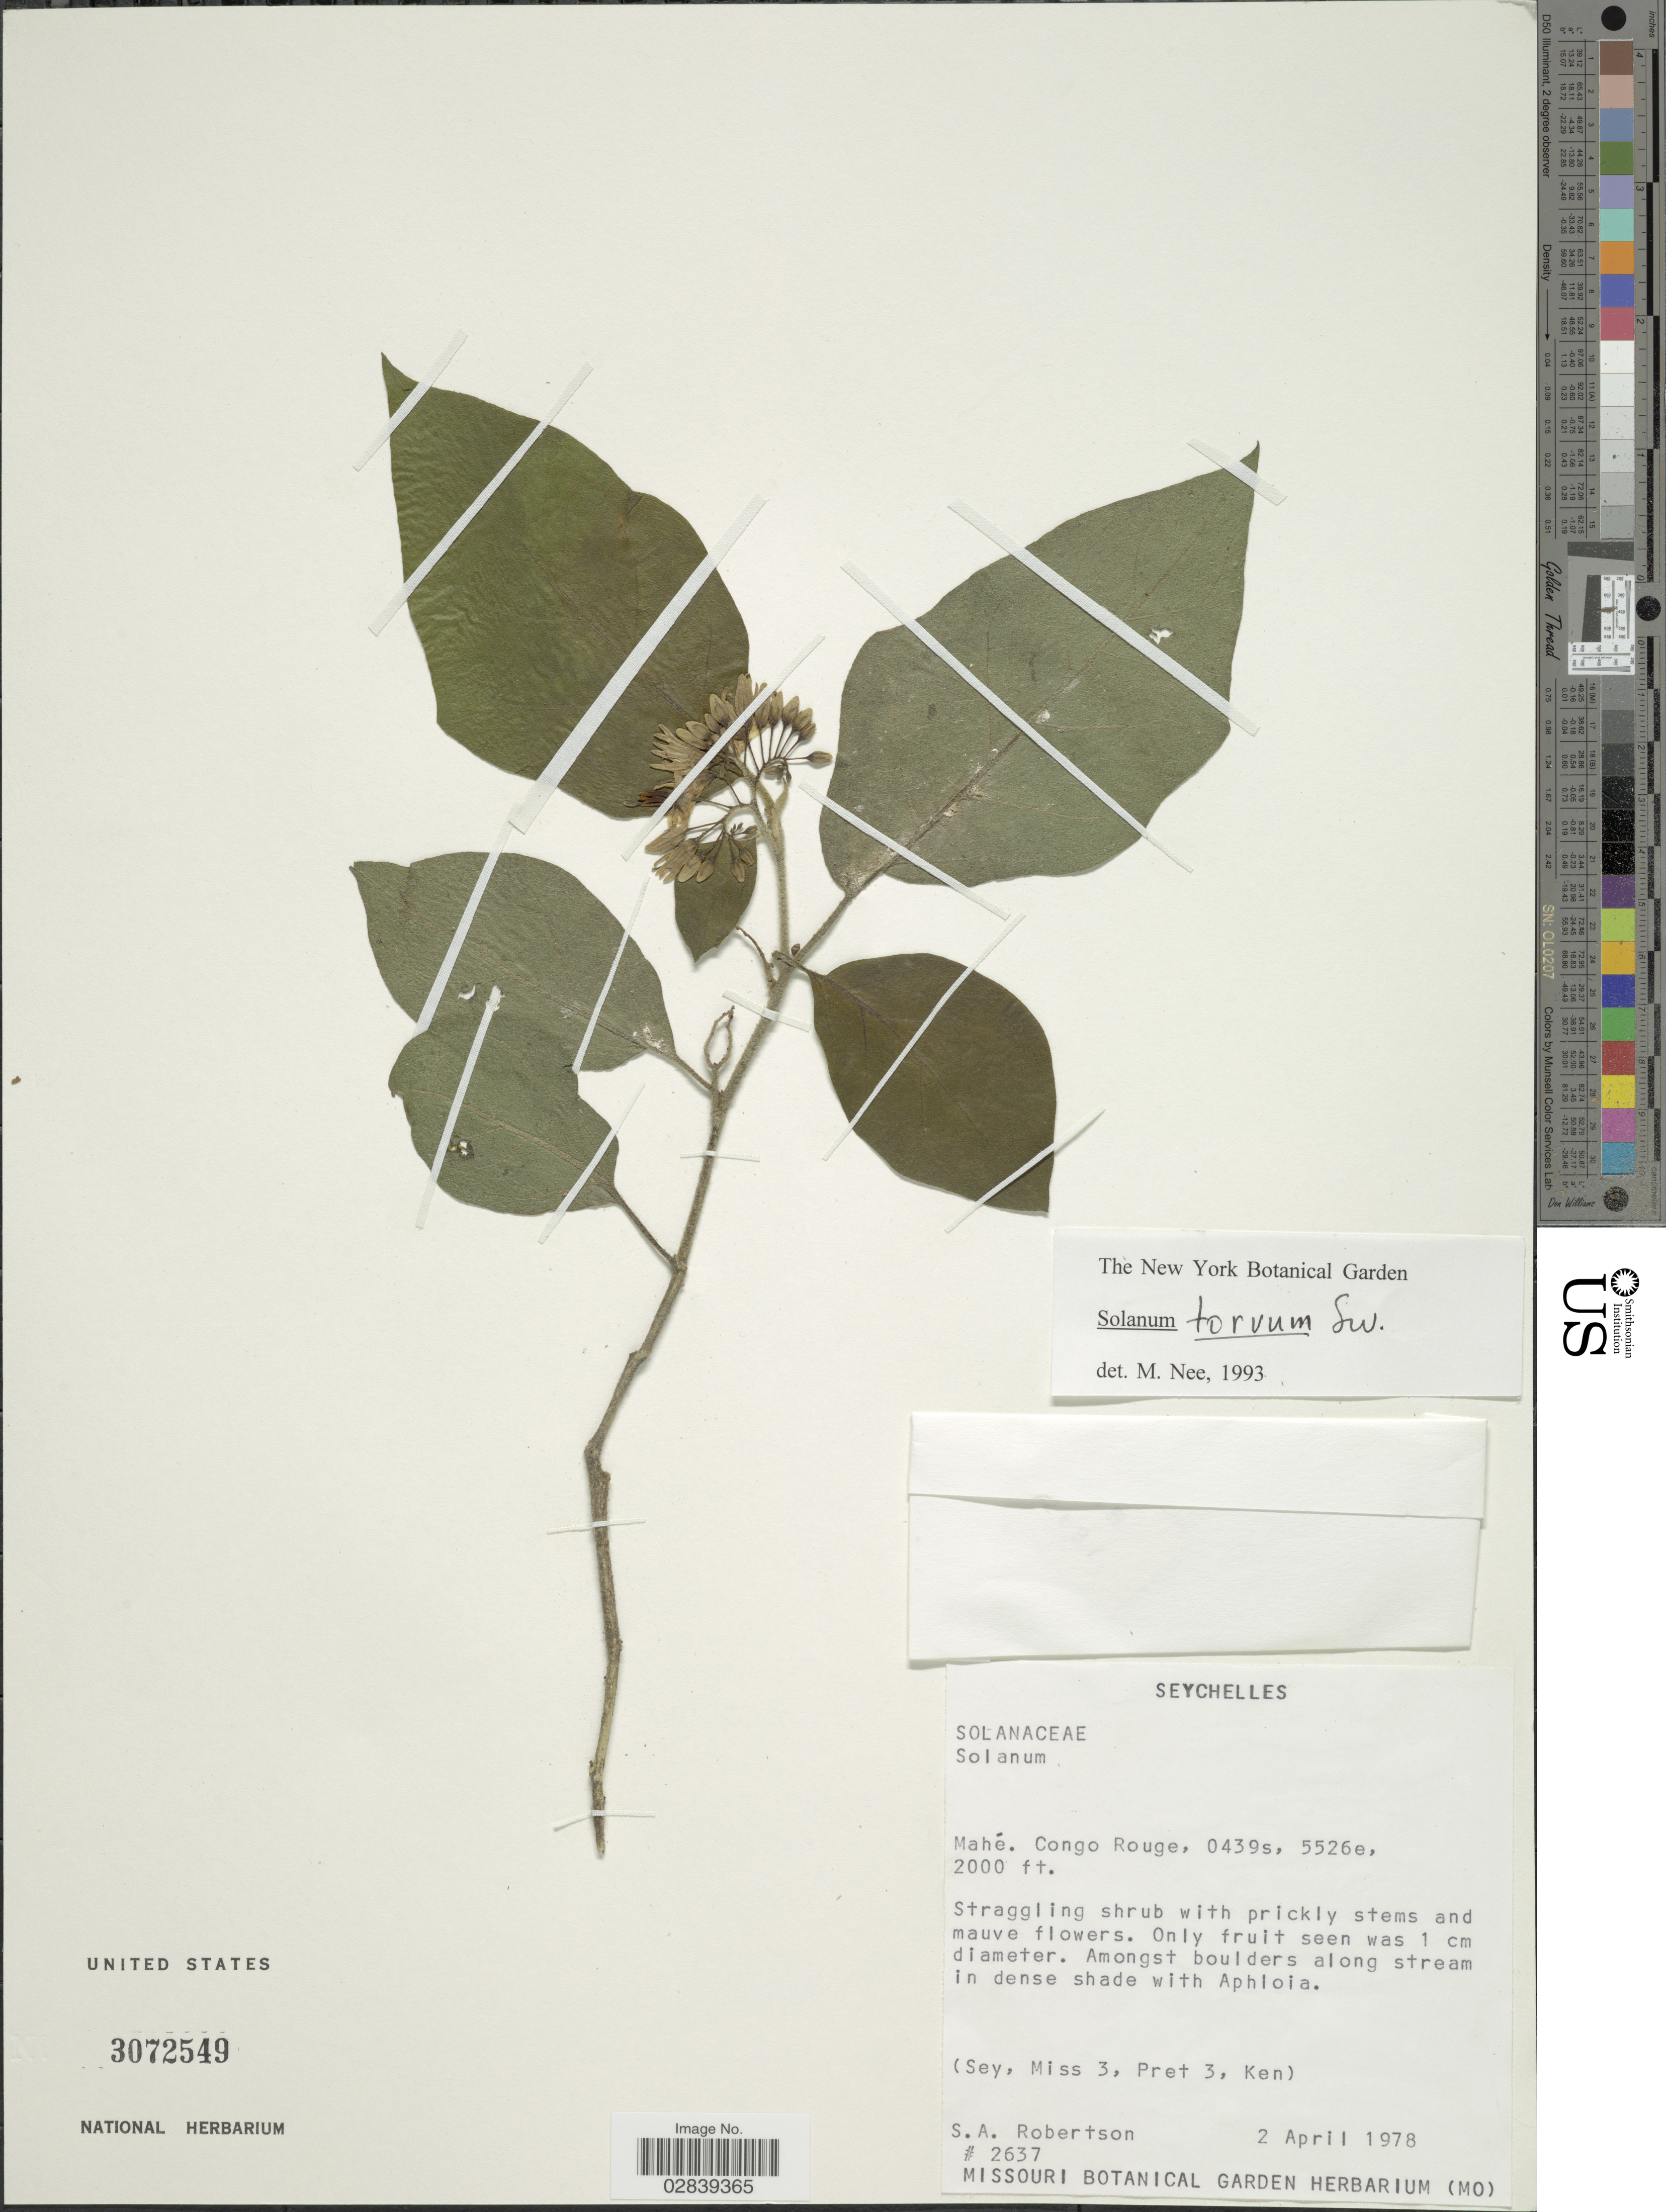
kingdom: Plantae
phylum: Tracheophyta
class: Magnoliopsida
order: Solanales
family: Solanaceae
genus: Solanum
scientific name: Solanum torvum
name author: Sw.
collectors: S. A. Robertson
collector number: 2637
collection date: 1978-04-02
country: Seychelles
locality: Mahé. Congo Rouge.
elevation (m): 610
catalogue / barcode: US 3072549